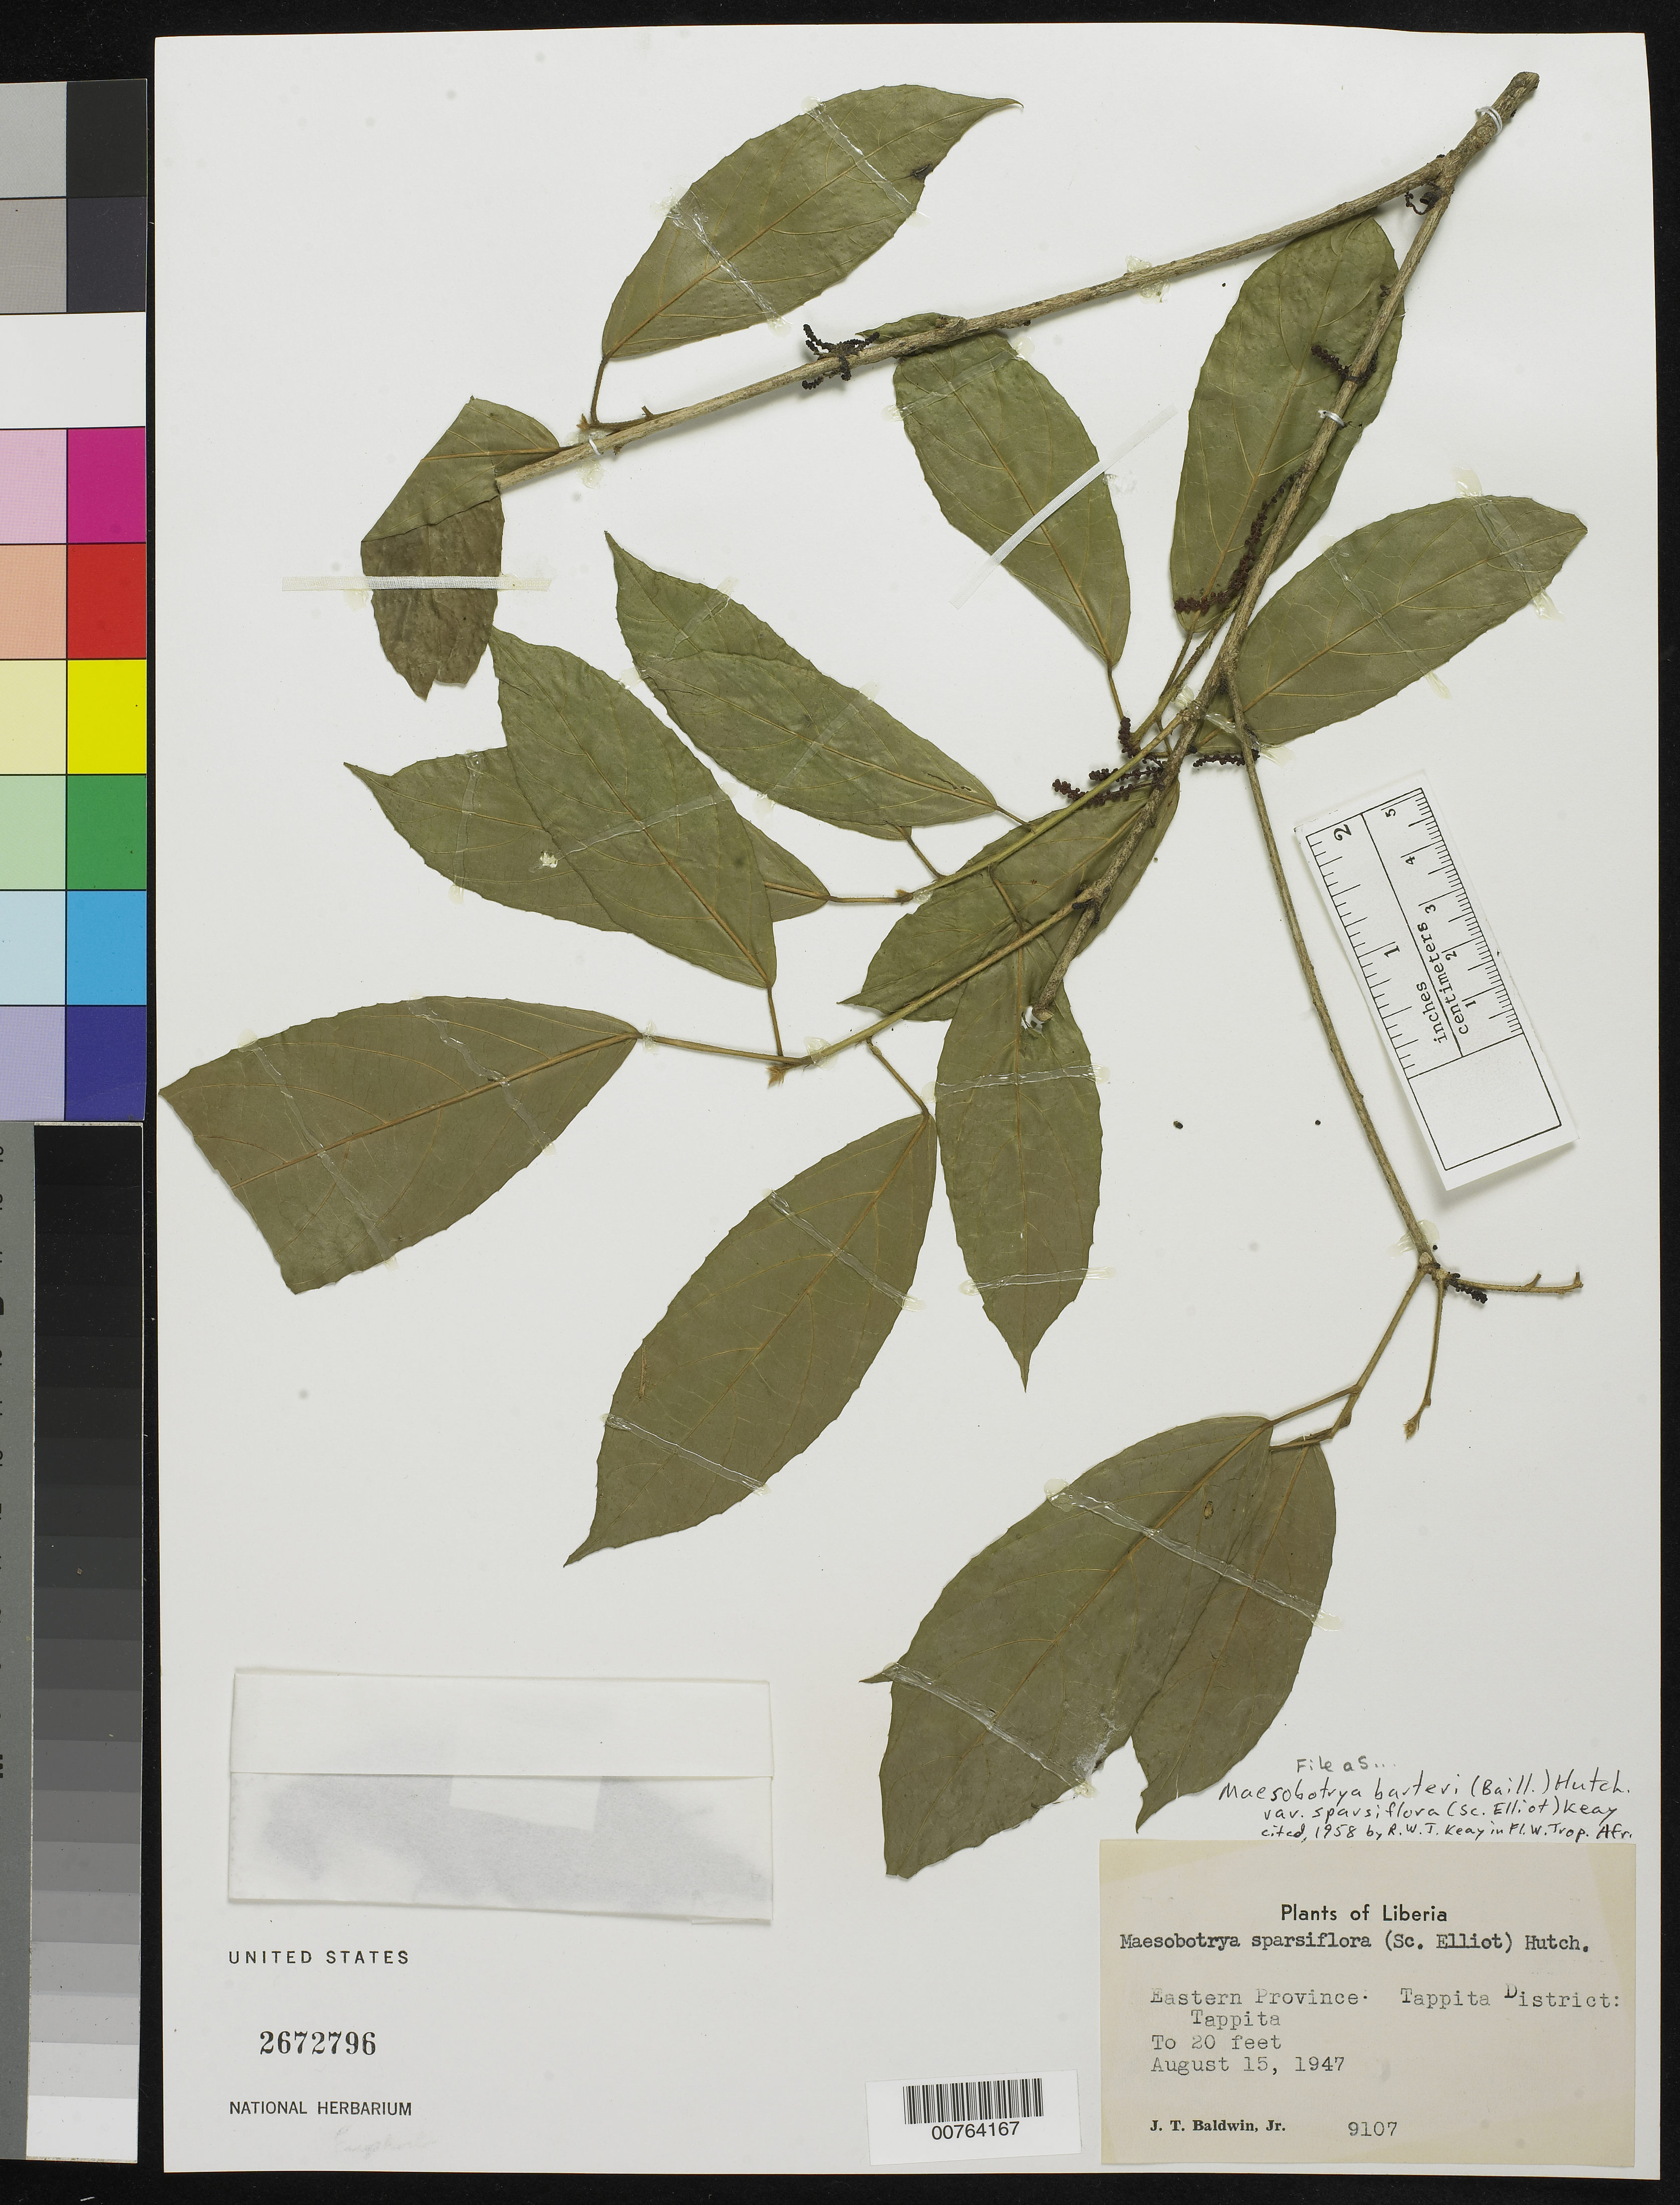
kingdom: Plantae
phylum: Tracheophyta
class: Magnoliopsida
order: Malpighiales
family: Phyllanthaceae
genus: Maesobotrya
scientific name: Maesobotrya barteri var. sparsiflora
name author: (Beille) Hutch.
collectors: J. T. Baldwin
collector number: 9107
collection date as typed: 15 Aug 1947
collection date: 1947-08-15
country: Liberia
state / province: Nimba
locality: Eastern Province: Tappita District, Tappita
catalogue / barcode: US 2672796